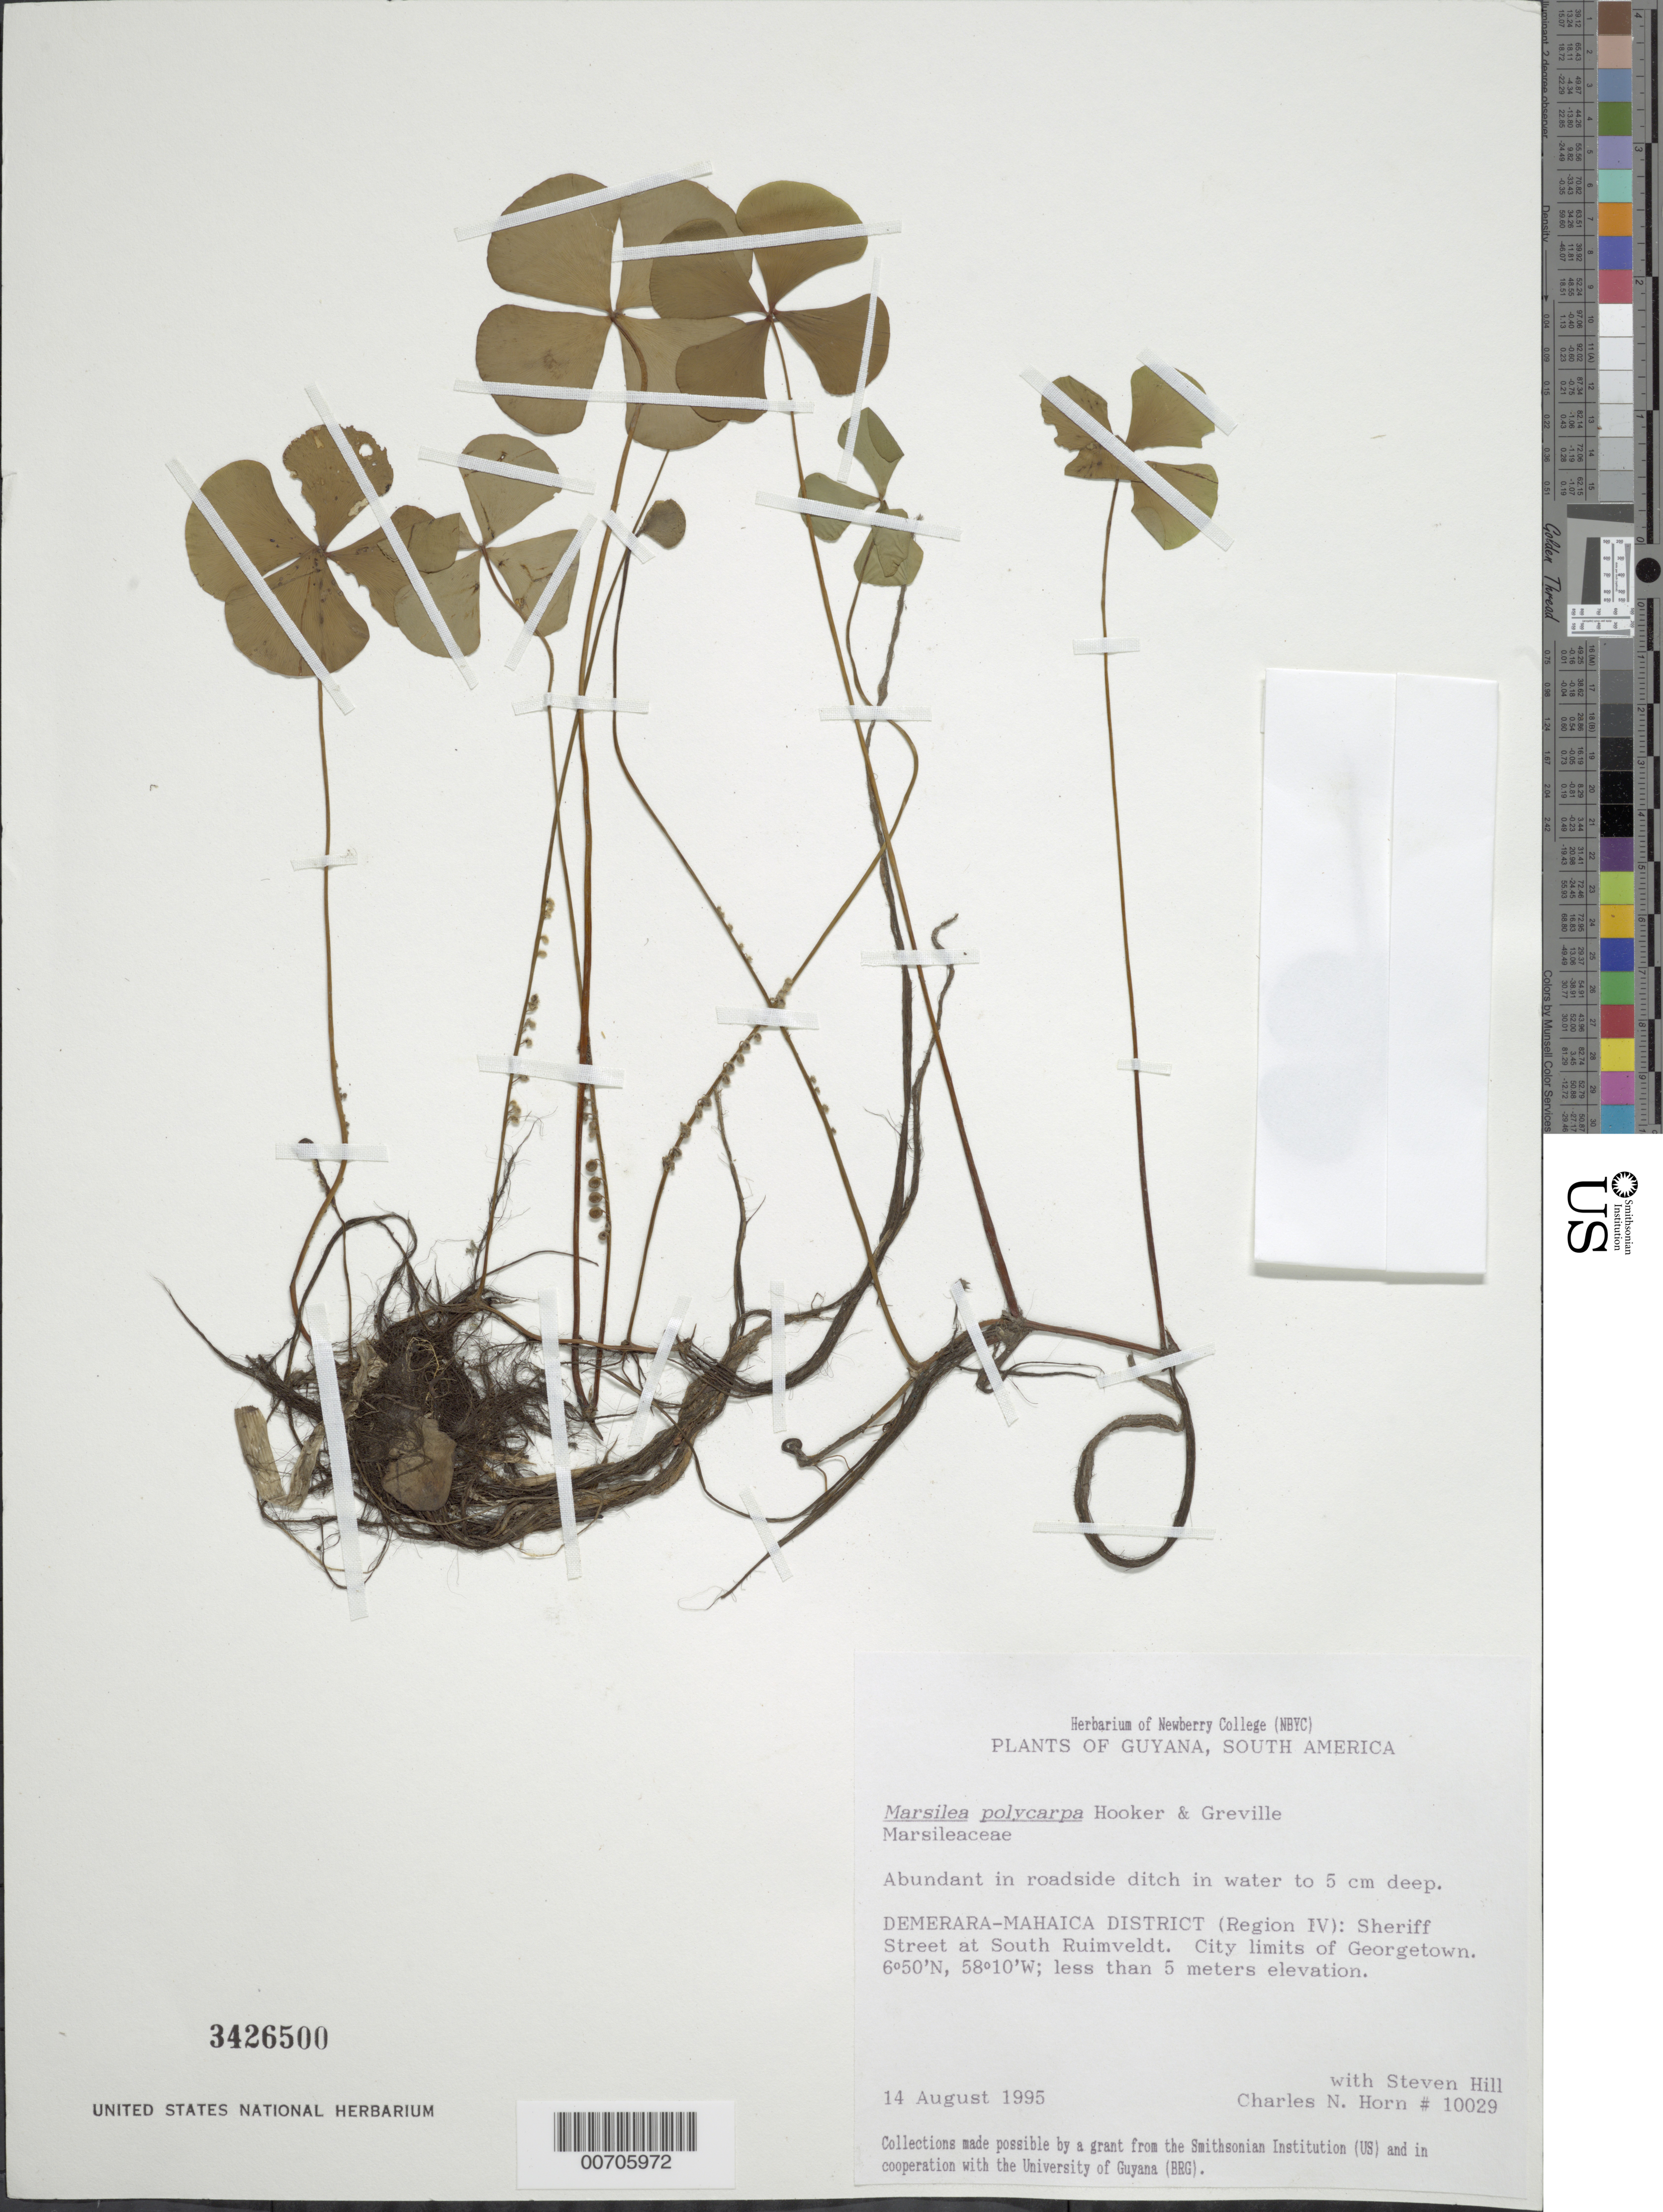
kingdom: Plantae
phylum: Tracheophyta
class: Polypodiopsida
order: Salviniales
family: Marsileaceae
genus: Marsilea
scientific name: Marsilea polycarpa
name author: Hook. & Grev.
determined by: McKee, G. S., (US), NMNH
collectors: C. N. Horn & S. Hill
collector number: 10029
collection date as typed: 14-Aug-95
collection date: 1995-08-14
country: Guyana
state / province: Demerara-Mahaica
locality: Georgetown, city limits, Sheriff Street at South Ruimveldt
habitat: Roadside ditch in water to 5 cm deep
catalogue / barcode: US 3426500